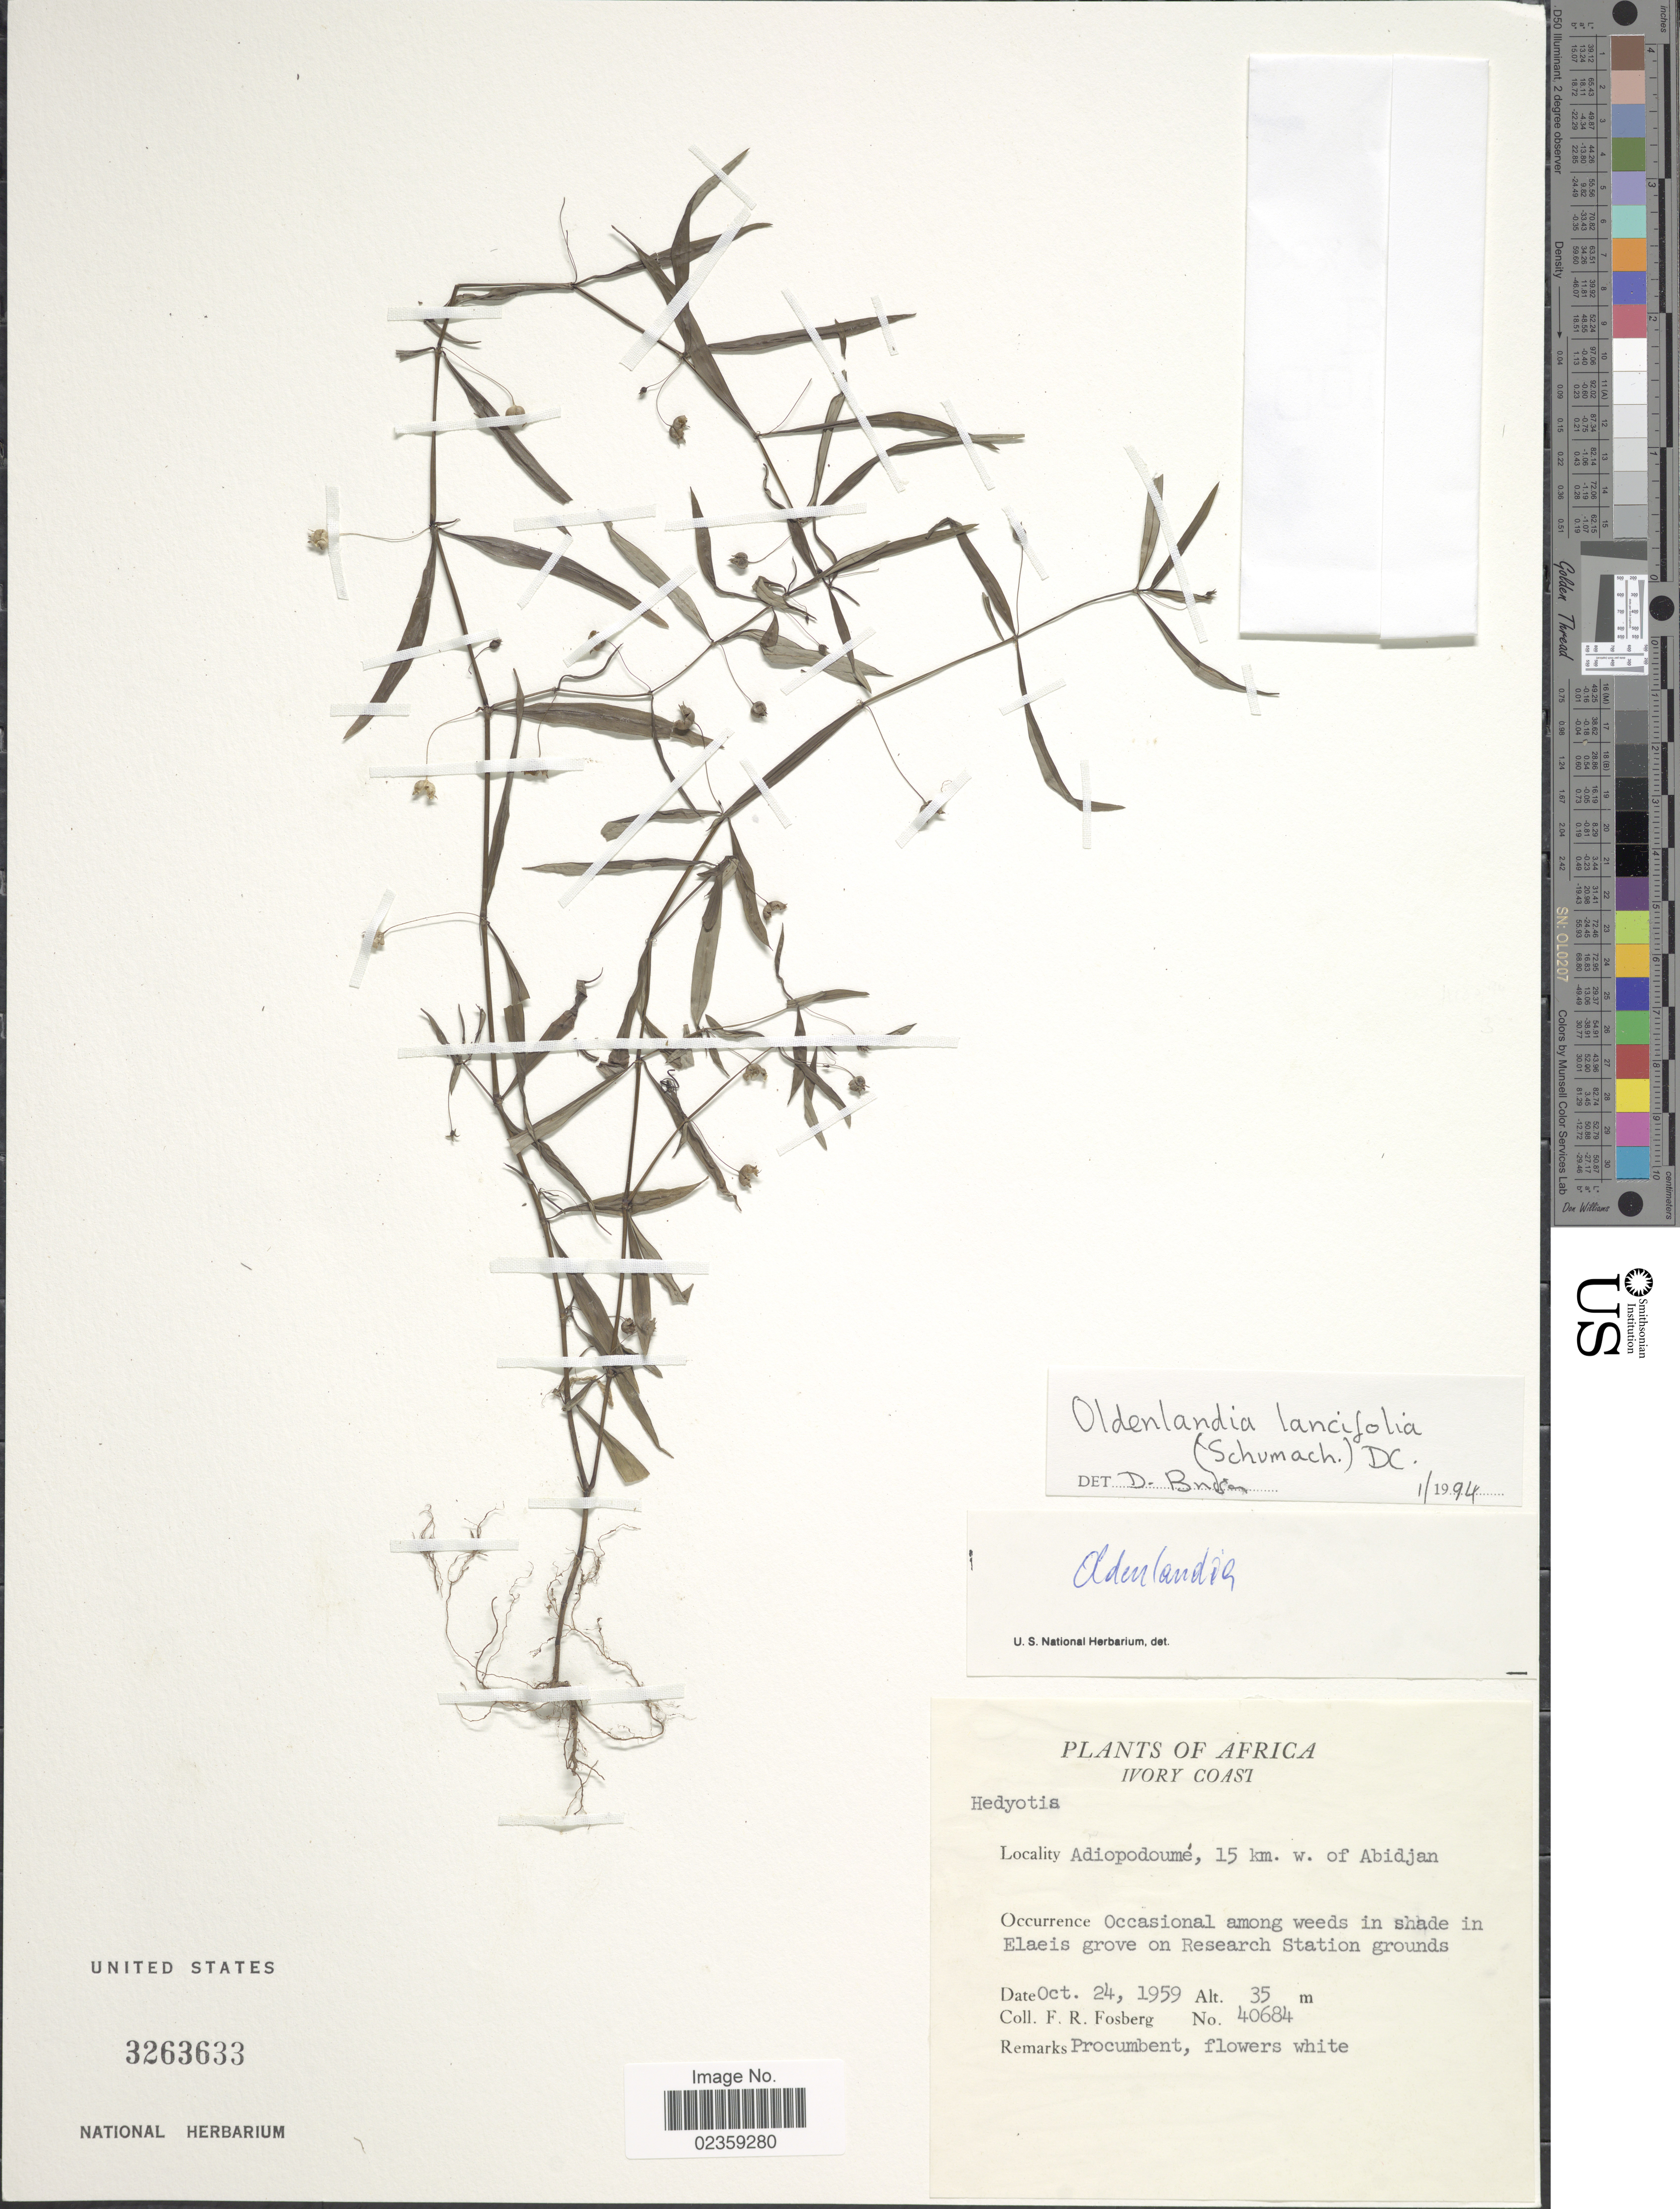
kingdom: Plantae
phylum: Tracheophyta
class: Magnoliopsida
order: Gentianales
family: Rubiaceae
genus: Oldenlandia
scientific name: Oldenlandia lancifolia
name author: (Schumach.) DC.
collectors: F. R. Fosberg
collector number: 40684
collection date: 1959-10-24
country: Ivory Coast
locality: Adiopodoumé, 15 km. w. of Abidjan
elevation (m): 35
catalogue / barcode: US 3263633